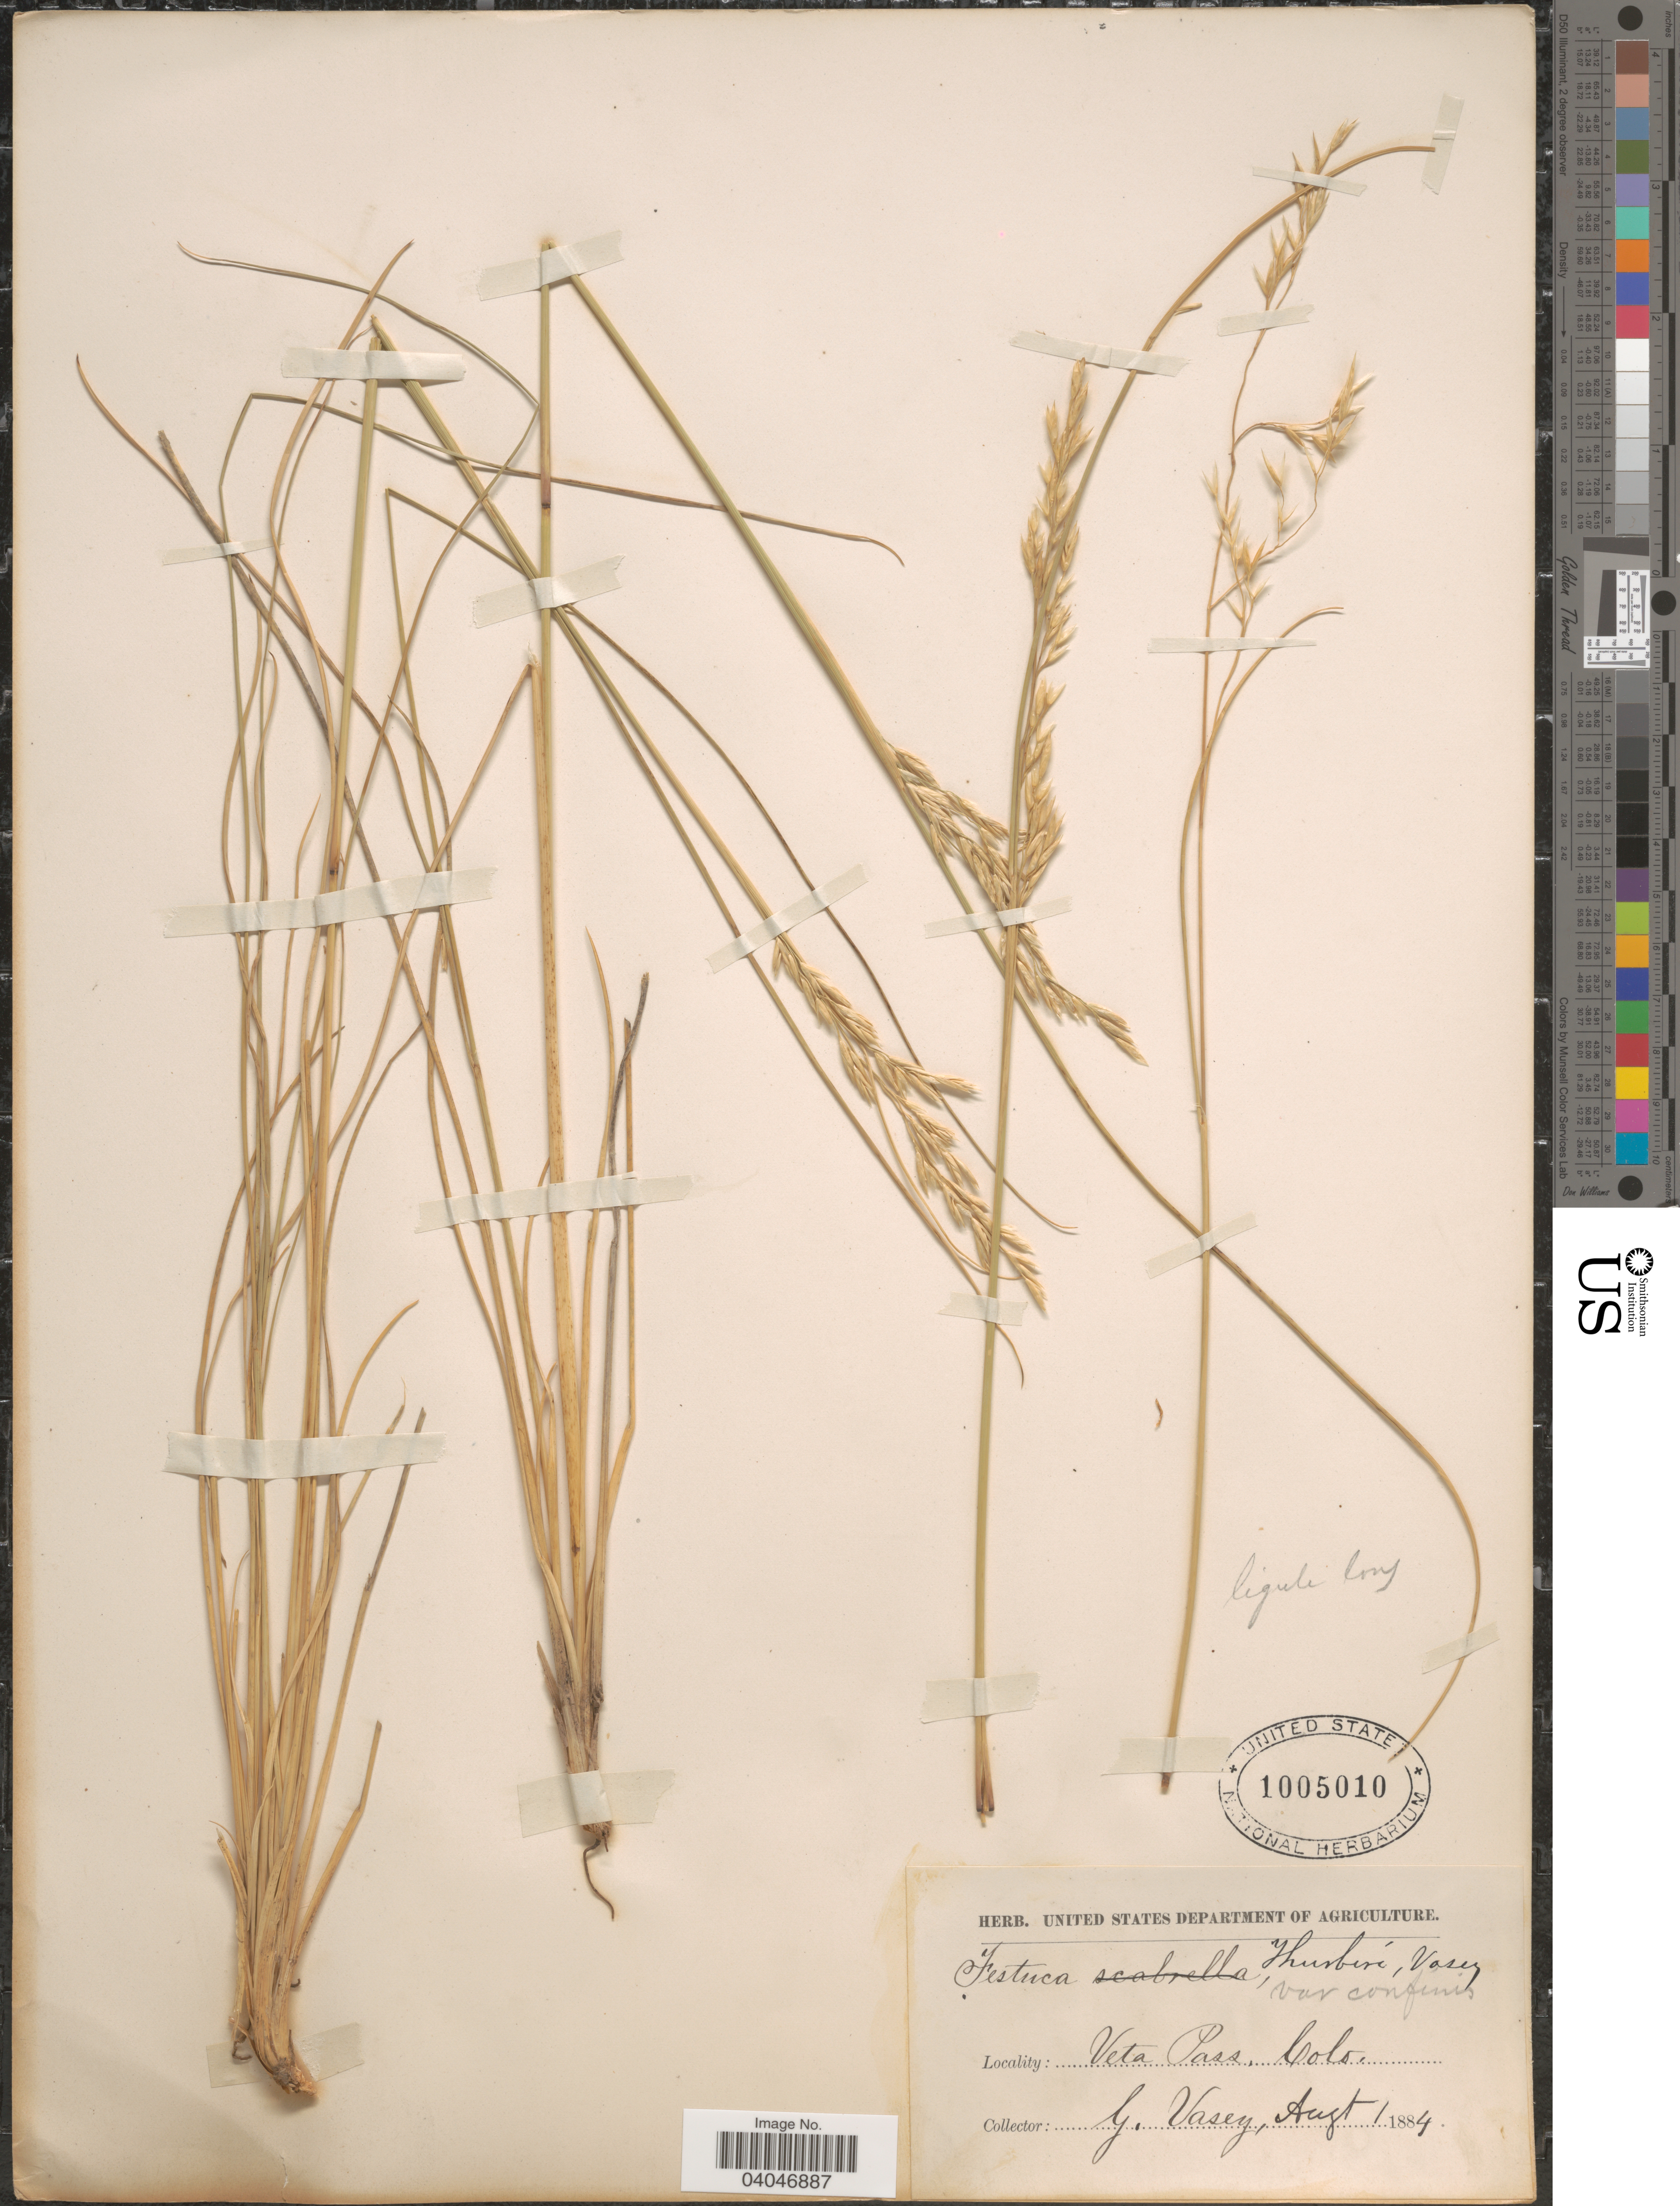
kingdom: Plantae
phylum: Tracheophyta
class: Liliopsida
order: Poales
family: Poaceae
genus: Festuca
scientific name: Festuca thurberi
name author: Vasey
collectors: G. Vasey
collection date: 1884-08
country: United States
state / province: Colorado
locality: Veta Pass.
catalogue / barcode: US 1005010